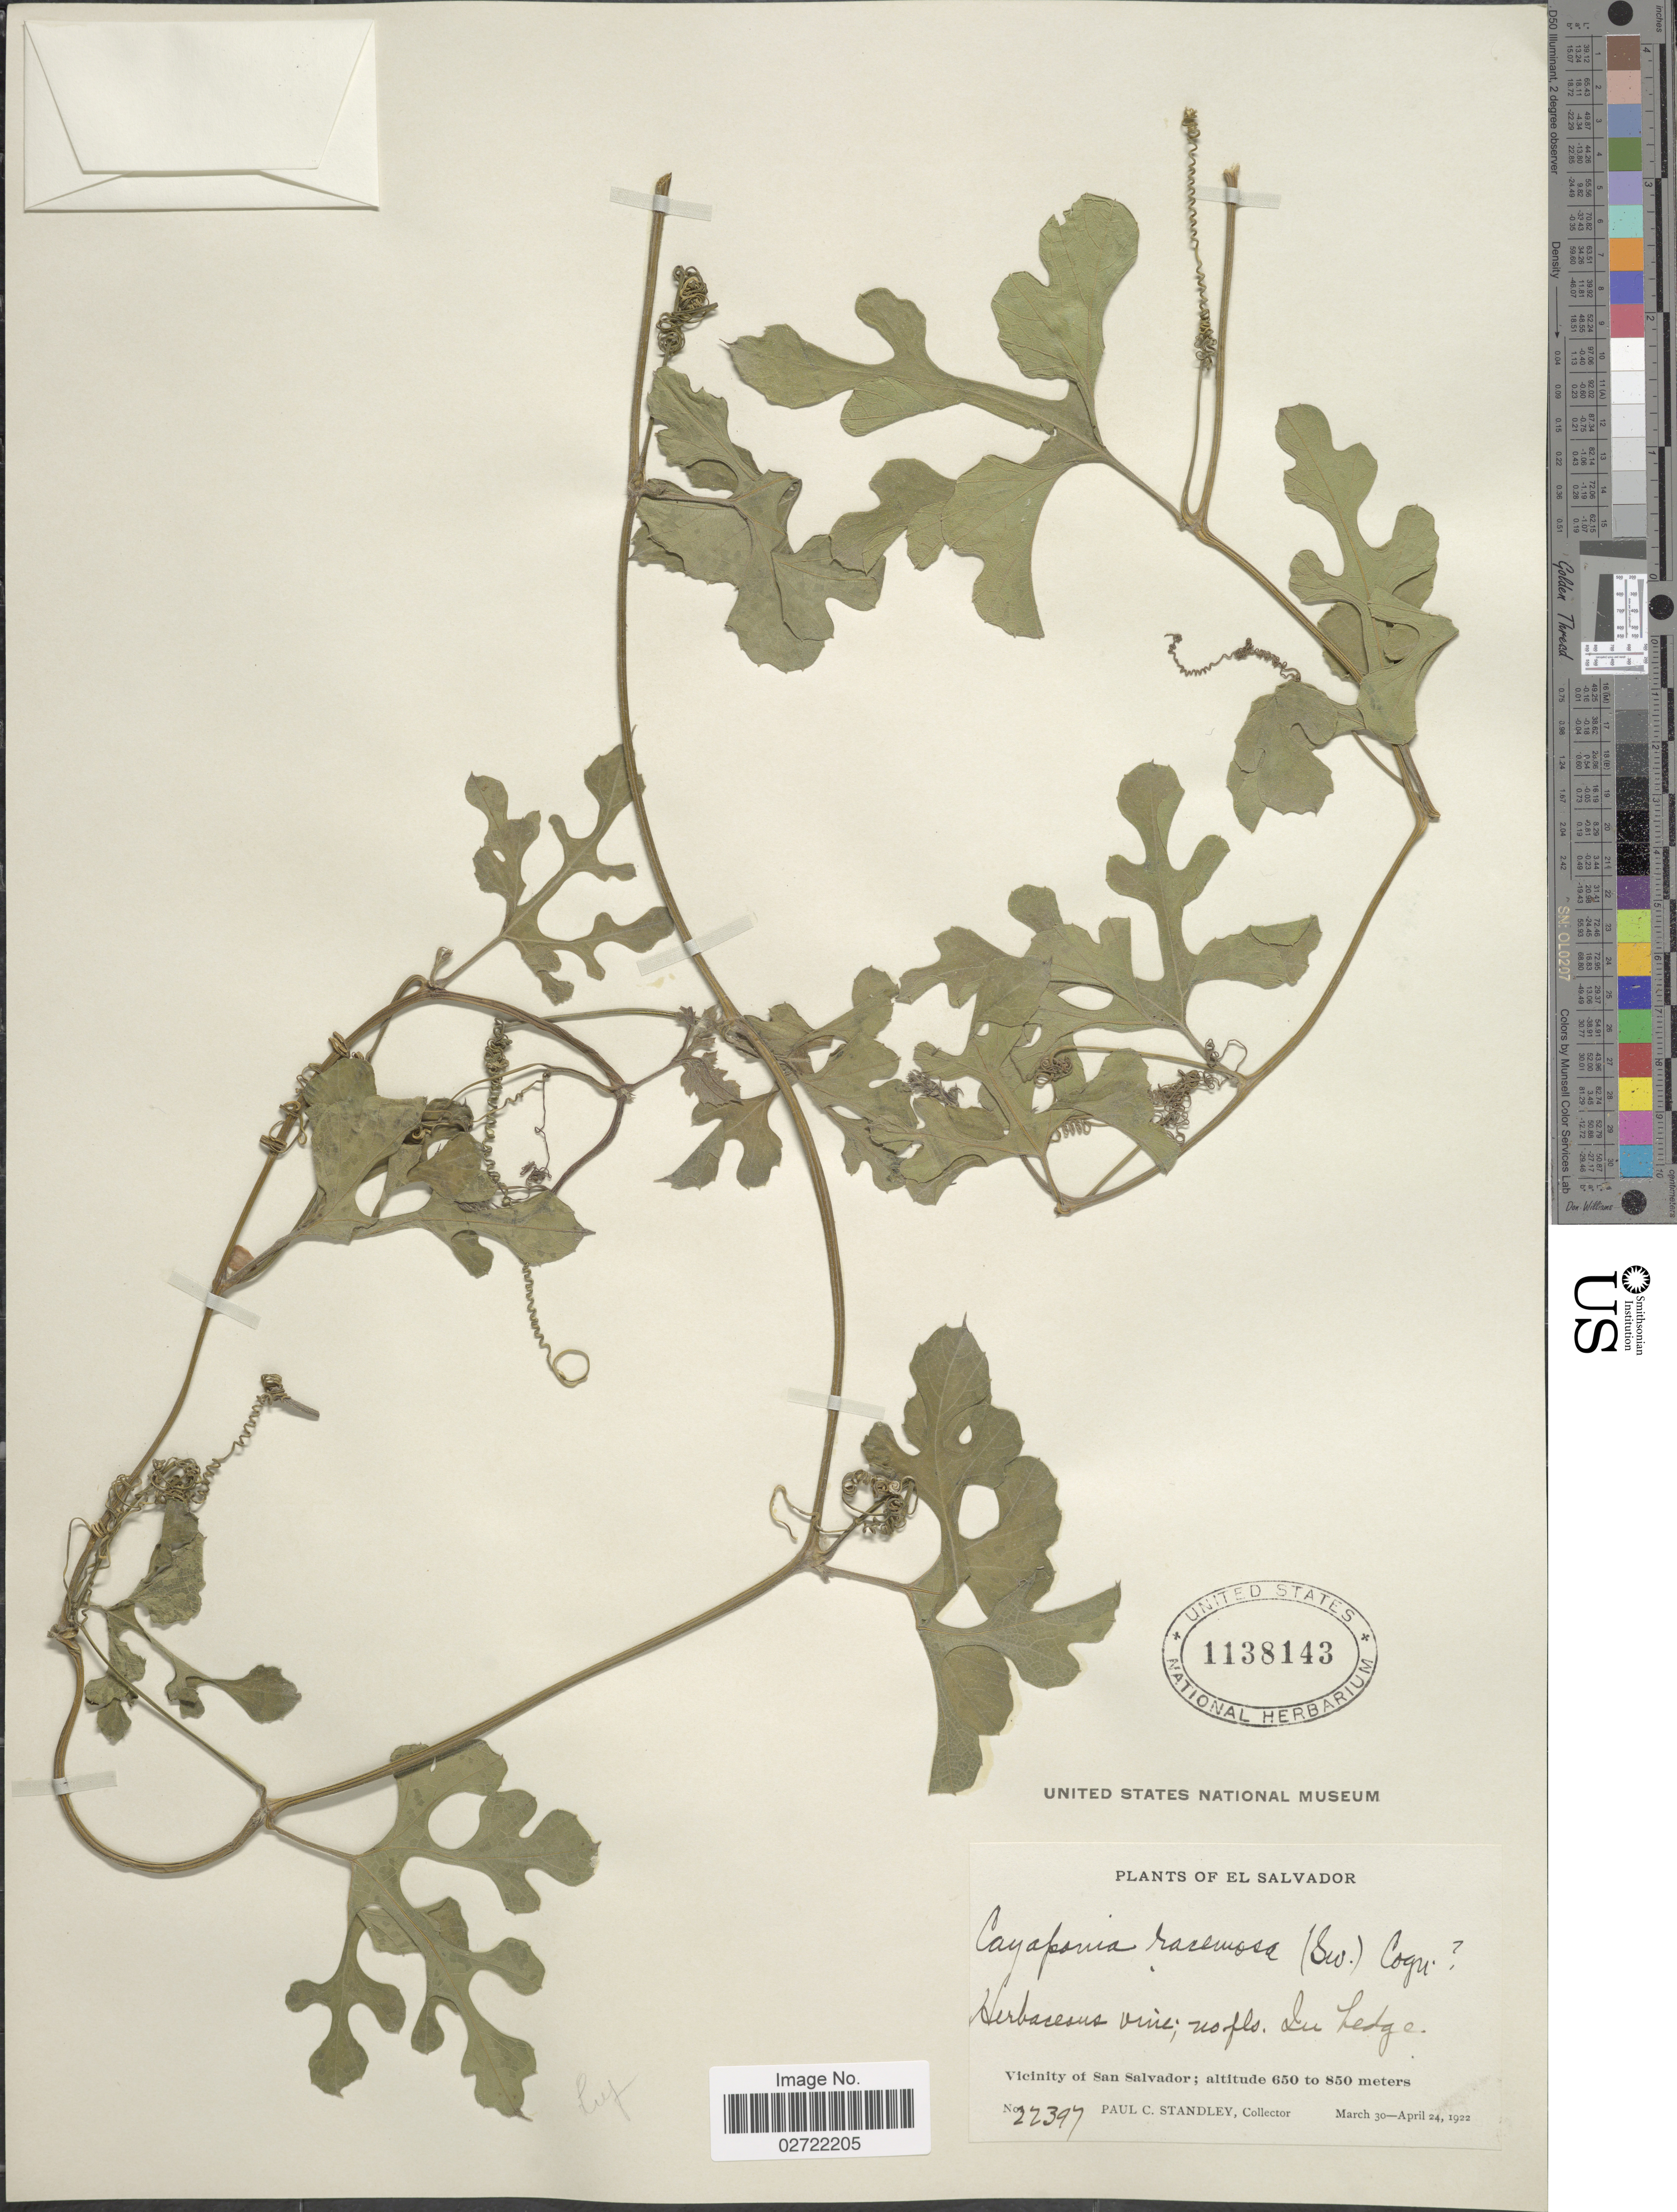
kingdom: Plantae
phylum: Tracheophyta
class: Magnoliopsida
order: Cucurbitales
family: Cucurbitaceae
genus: Cayaponia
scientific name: Cayaponia racemosa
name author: (Mill.) Cogn.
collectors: P. C. Standley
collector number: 22397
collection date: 1922-03-30/1922-04-24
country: El Salvador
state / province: San Salvador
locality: Vicinity of San Salvador.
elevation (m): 650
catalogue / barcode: US 1138143